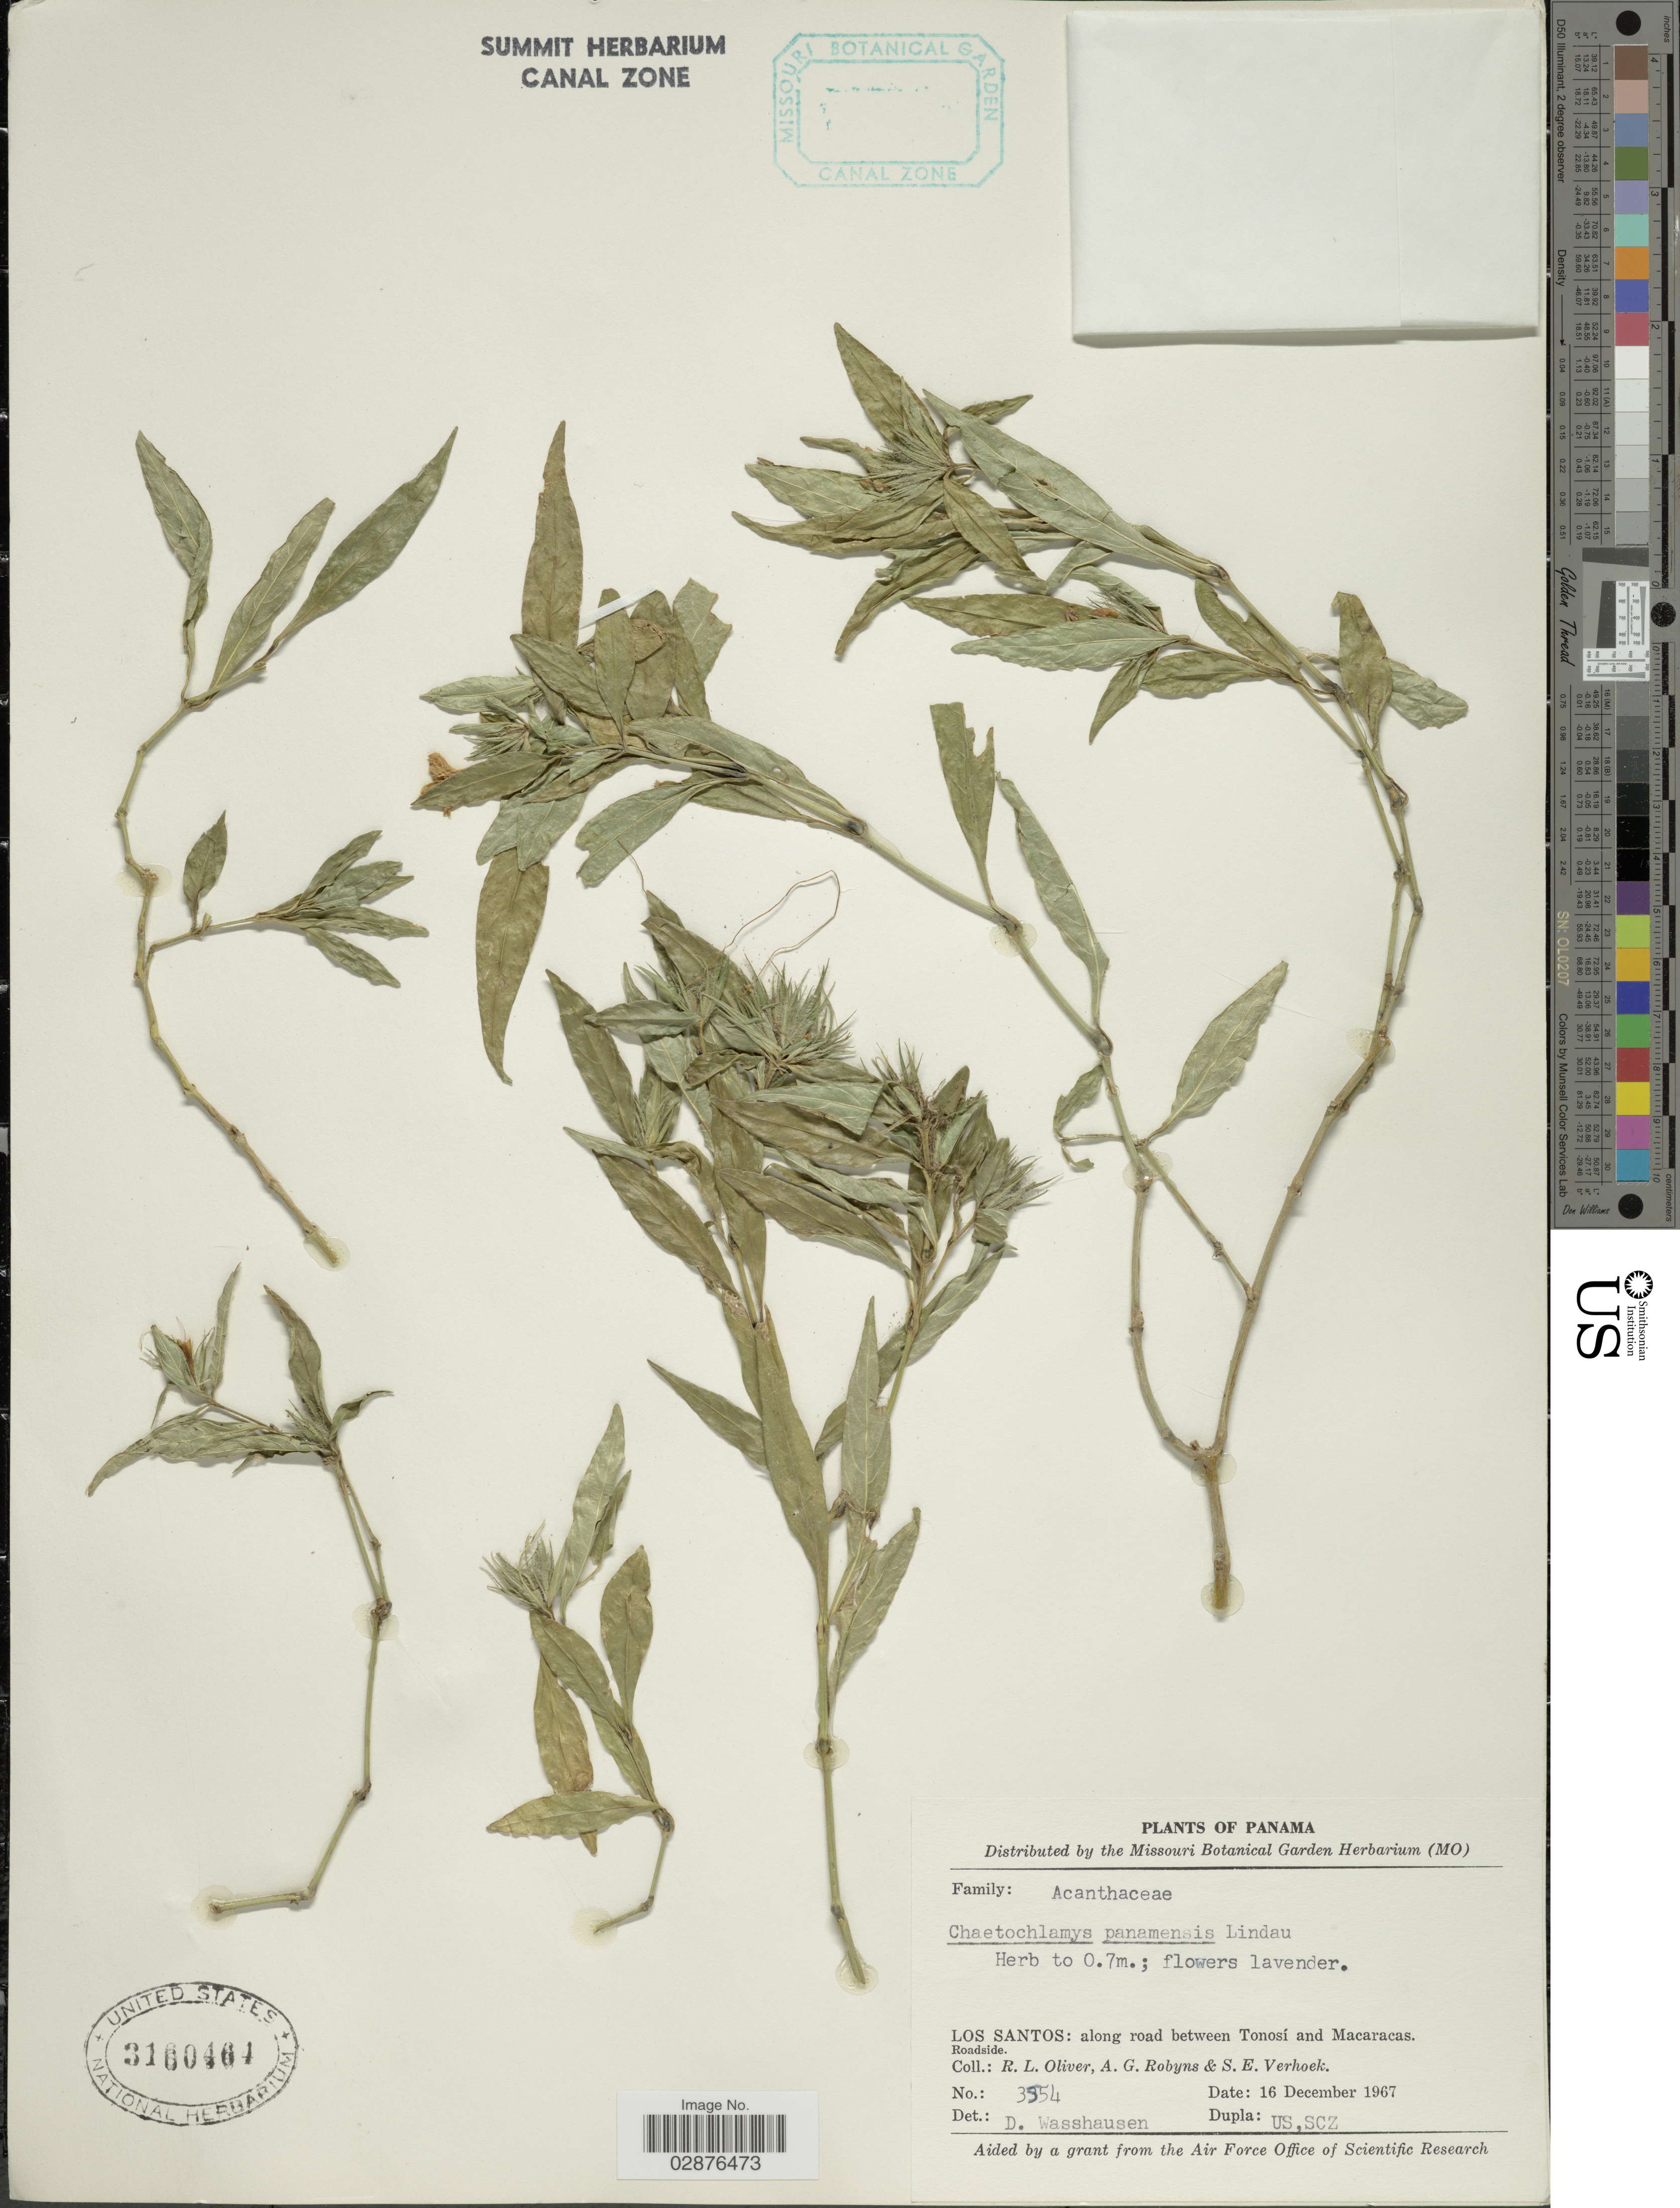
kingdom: Plantae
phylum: Tracheophyta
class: Magnoliopsida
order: Lamiales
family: Acanthaceae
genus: Justicia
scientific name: Justicia isthmensis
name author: T.F. Daniel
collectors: R. Oliver, A. Robyns & S. Verhoek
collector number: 3554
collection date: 1967-12-16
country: Panama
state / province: Los Santos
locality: Along road between Tonosí and Macaracas.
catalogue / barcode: US 3160464